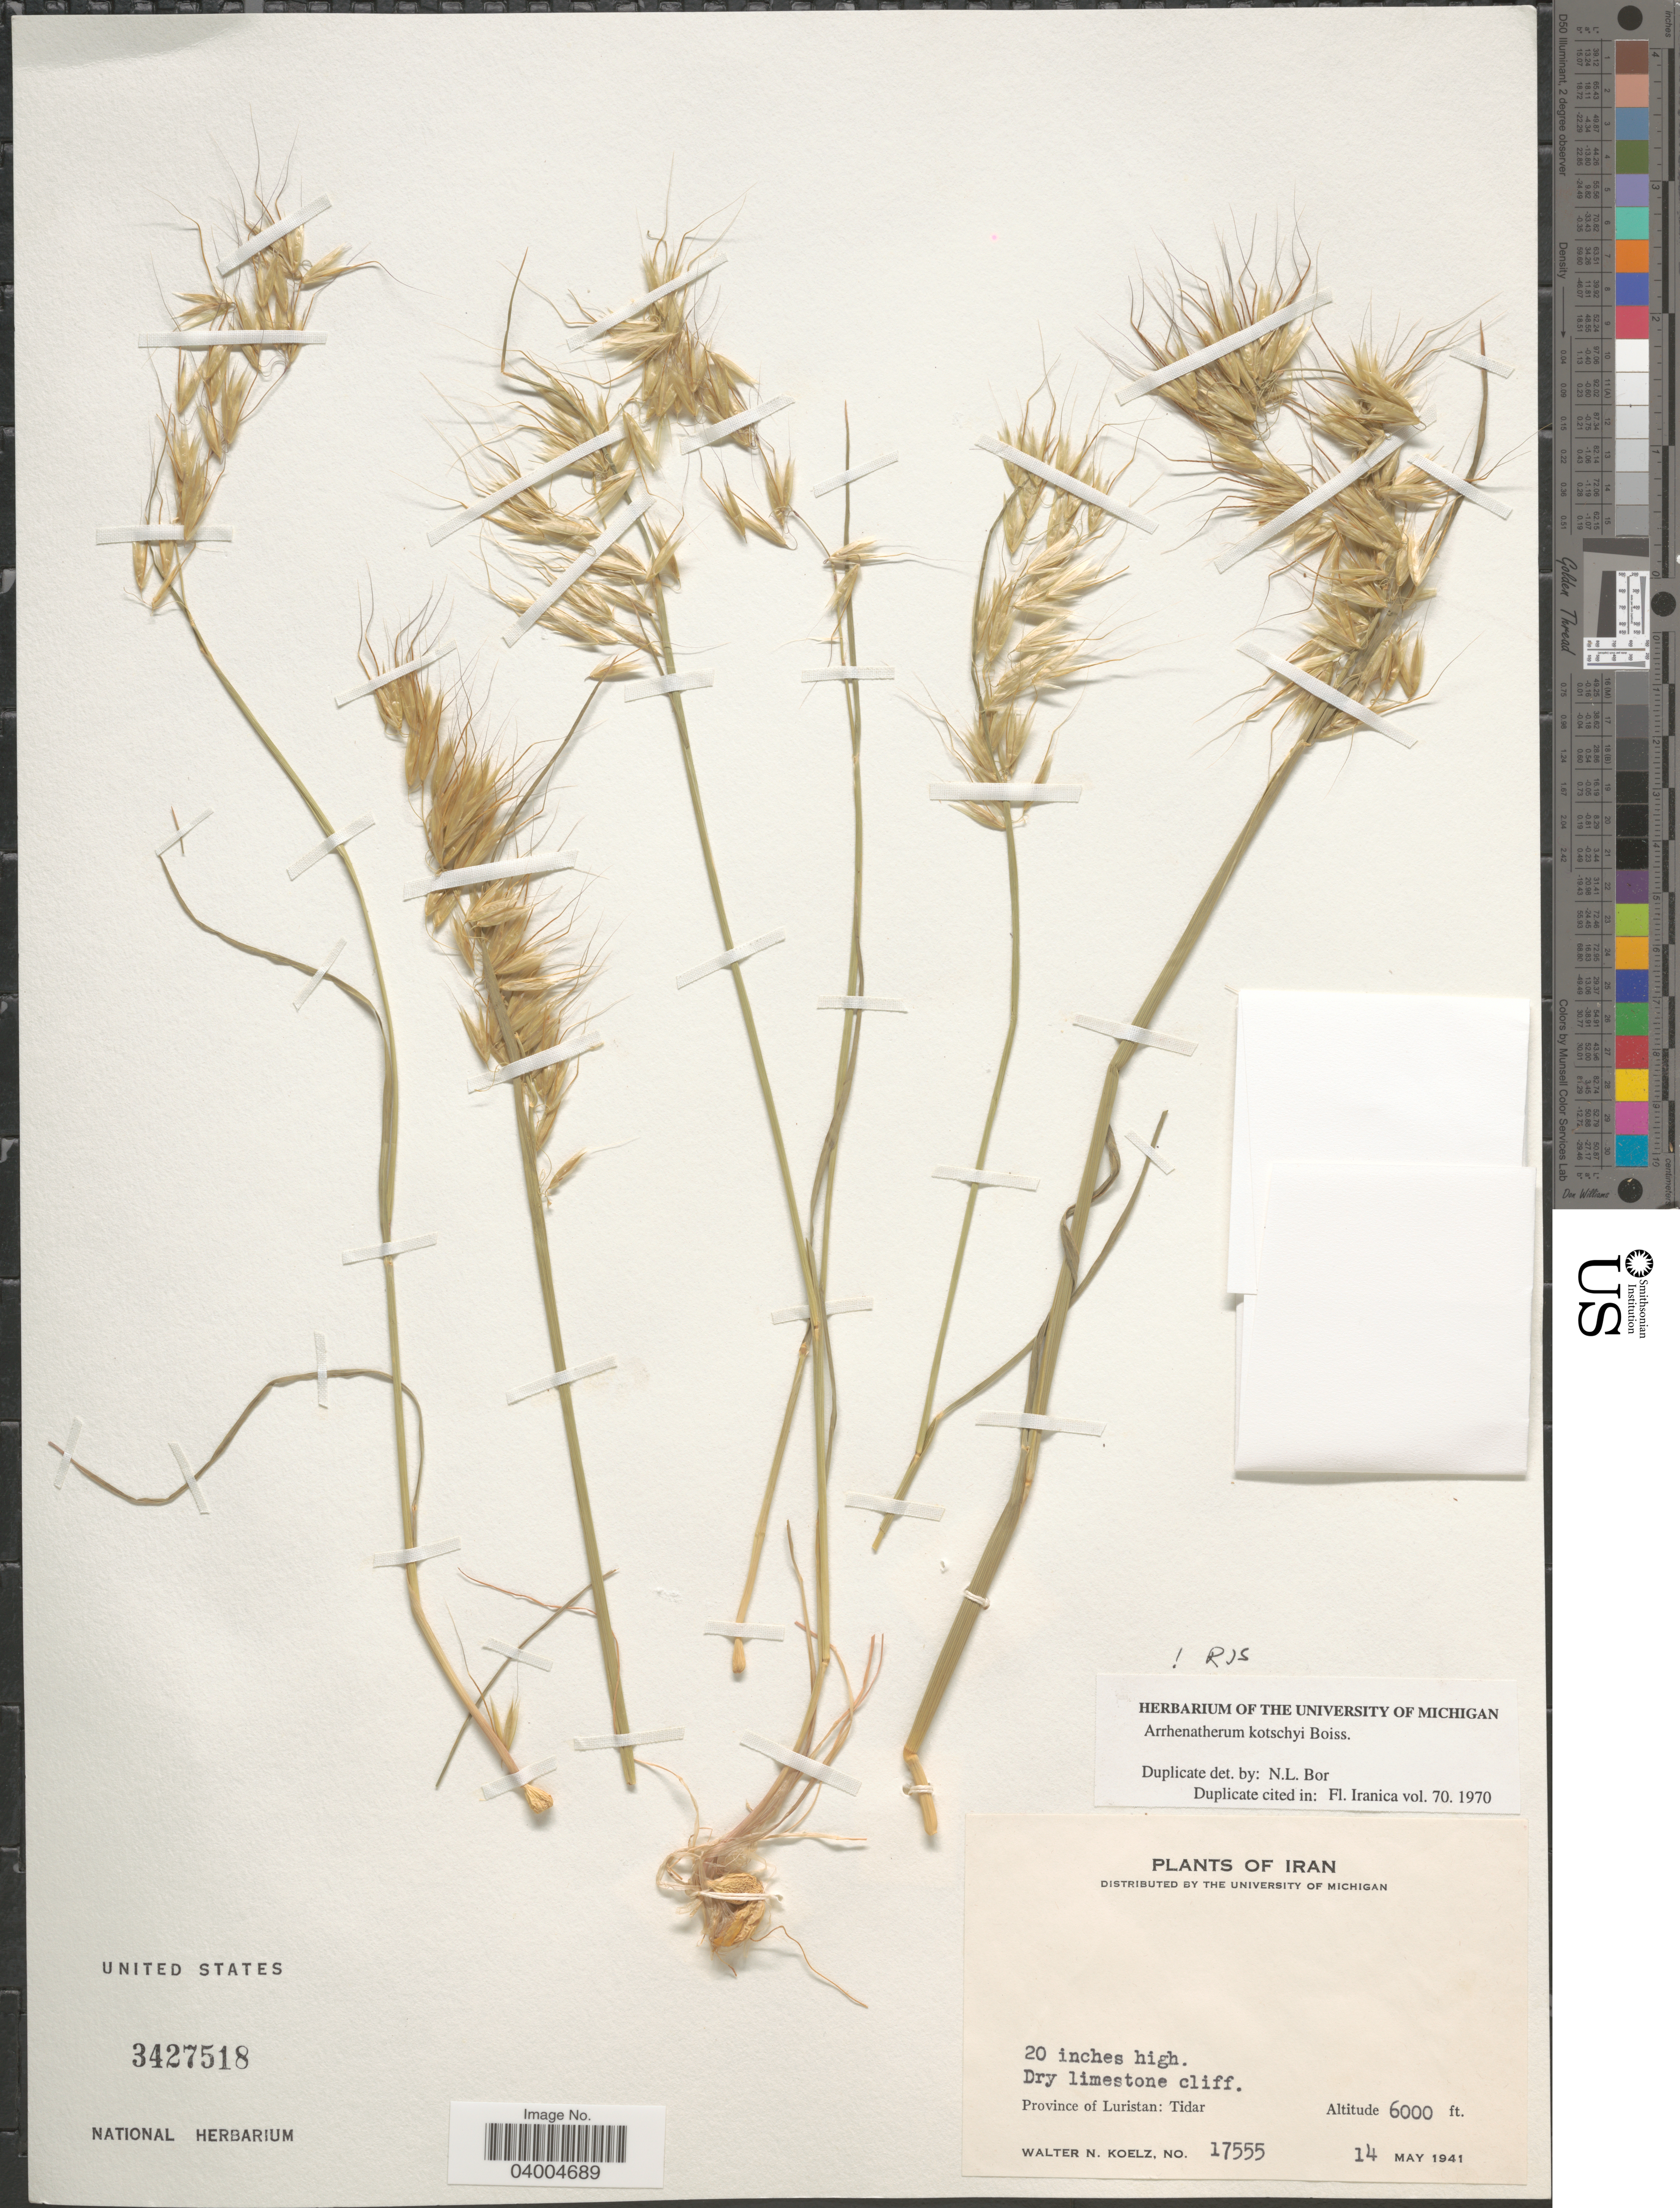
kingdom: Plantae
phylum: Tracheophyta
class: Liliopsida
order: Poales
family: Poaceae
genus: Arrhenatherum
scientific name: Arrhenatherum kotschyi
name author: Boiss.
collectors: W. N. Koelz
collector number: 17555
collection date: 1941-05-14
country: Iran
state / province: Lorestan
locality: Province of Luristan: Tidar.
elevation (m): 1829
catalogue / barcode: US 3427518